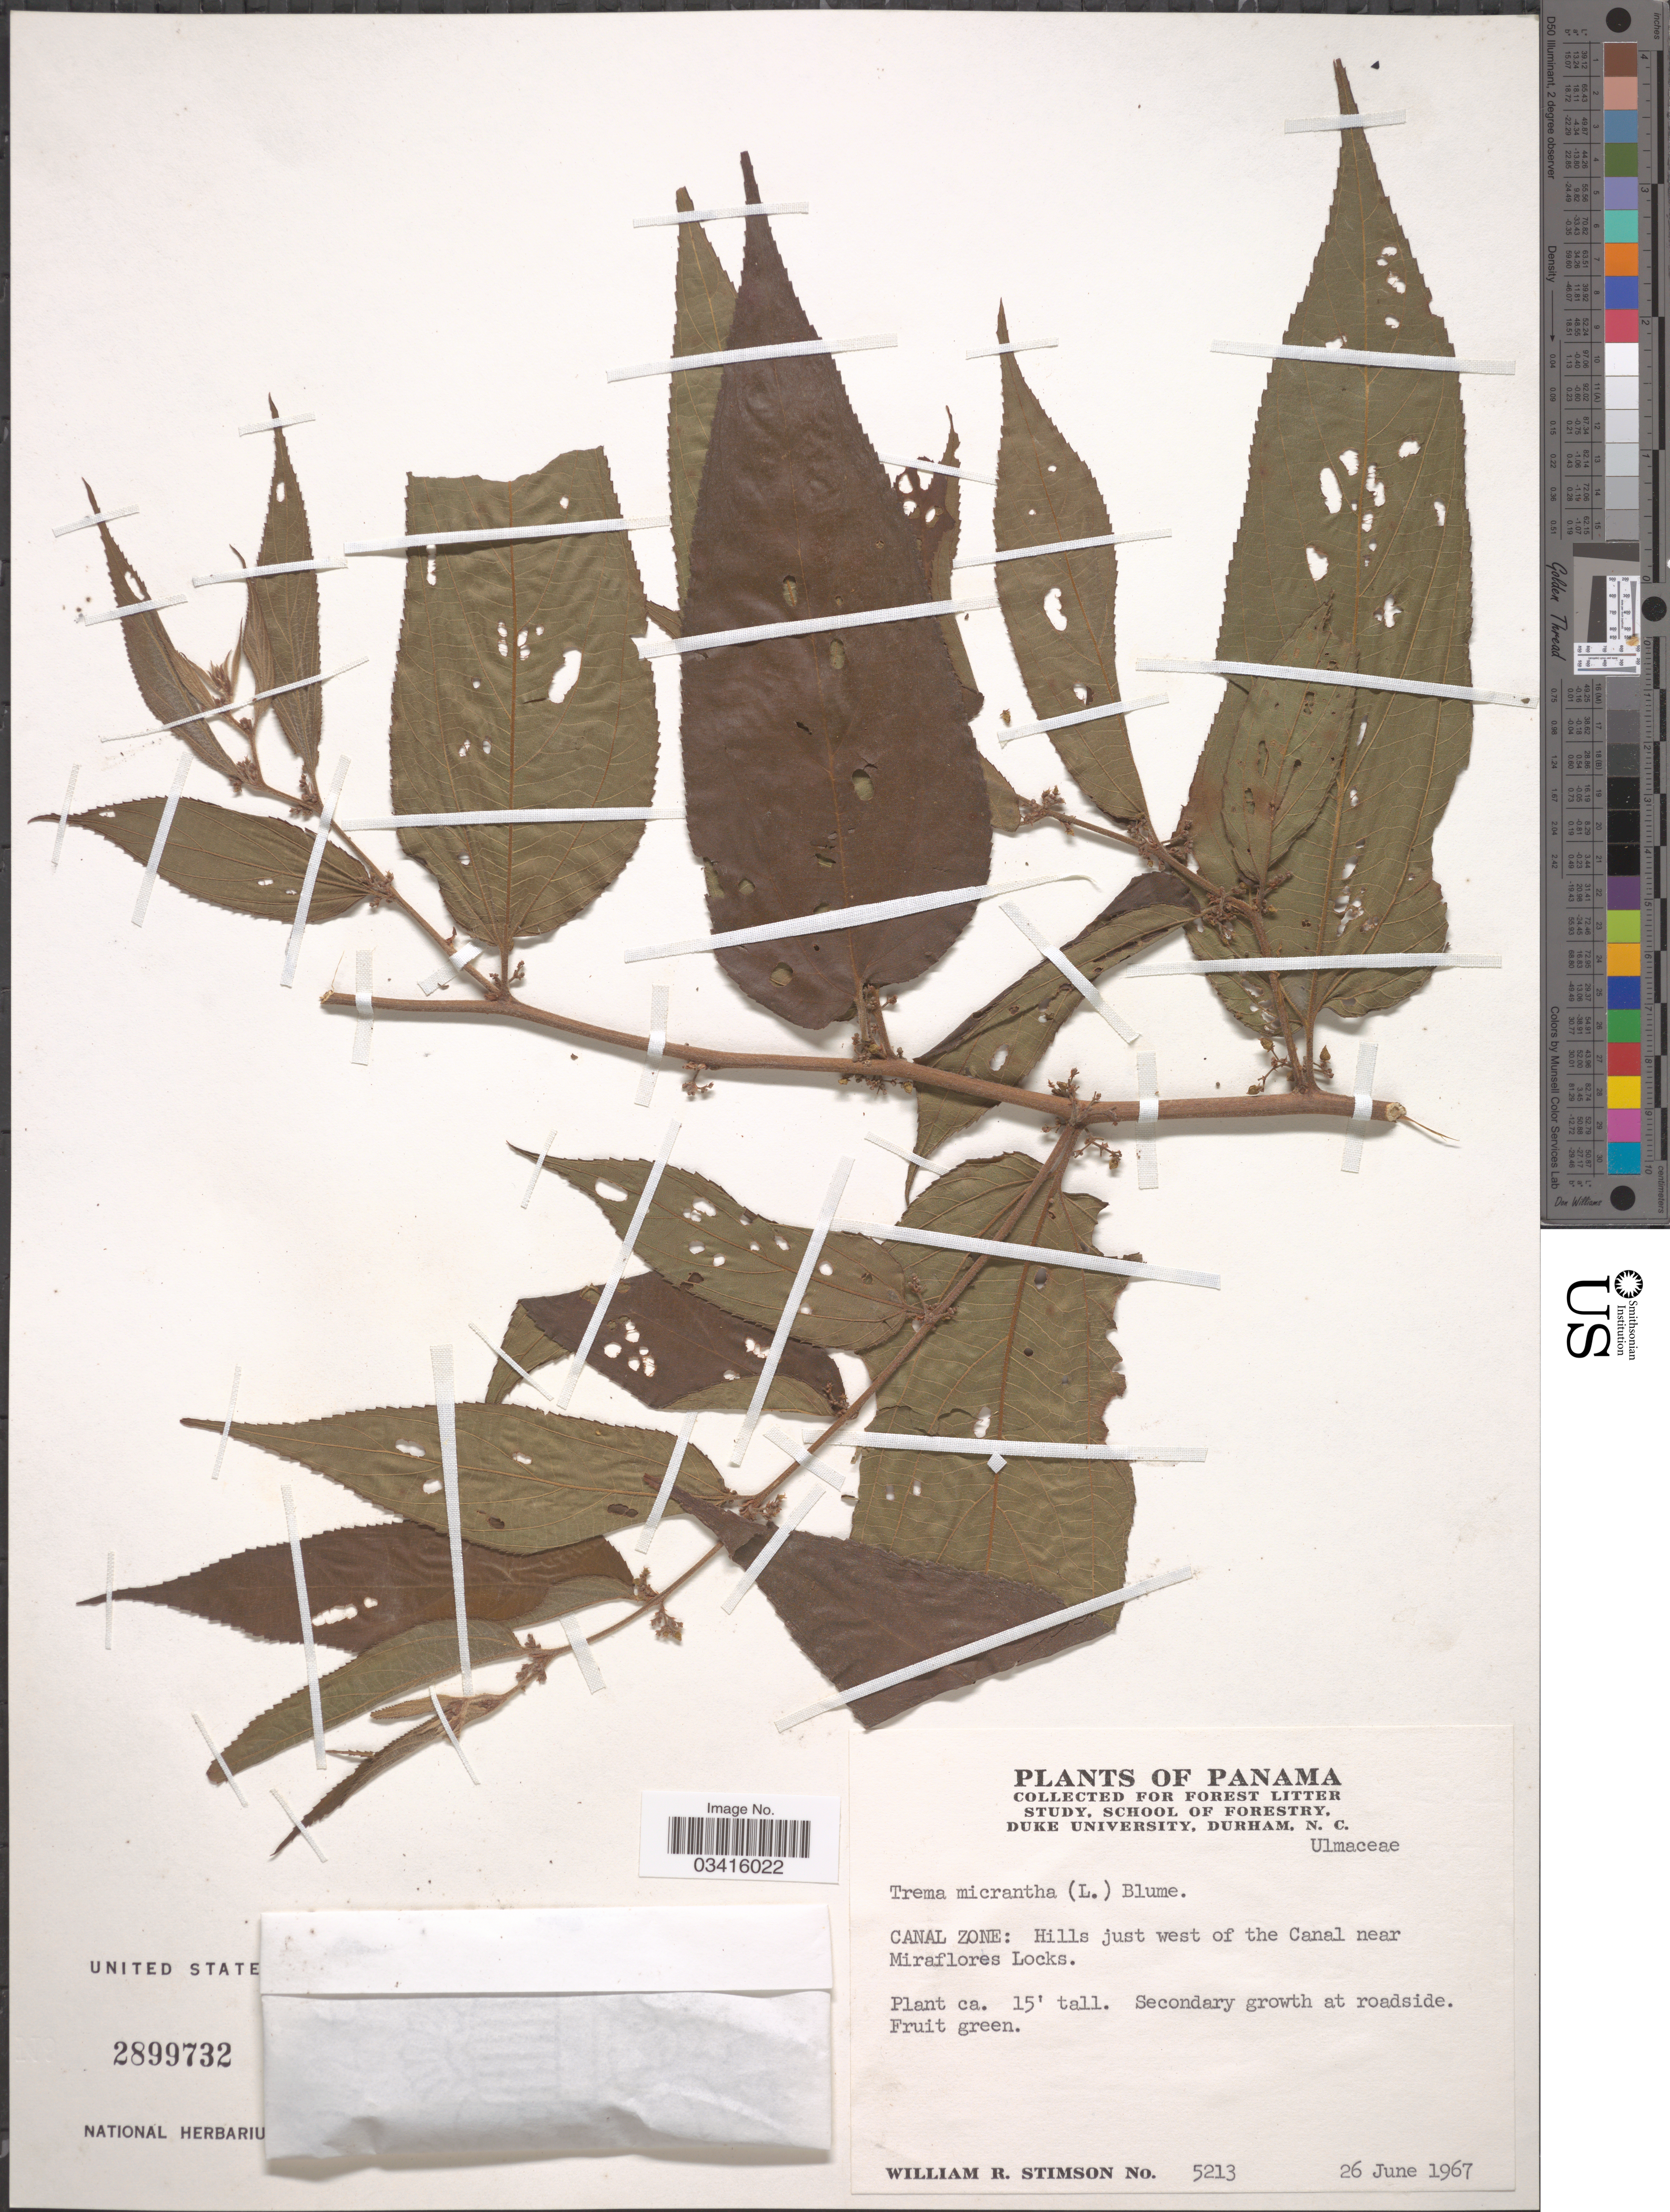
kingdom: Plantae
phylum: Tracheophyta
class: Magnoliopsida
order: Rosales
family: Cannabaceae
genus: Trema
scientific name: Trema micranthum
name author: (L.) Blume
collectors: W. R. Stimson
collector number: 5213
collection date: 1967-06-26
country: Panama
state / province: Panamá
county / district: Canal Zone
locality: Canal Zone: Hills just west of the Canal near Miraflores Locks.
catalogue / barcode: US 2899732